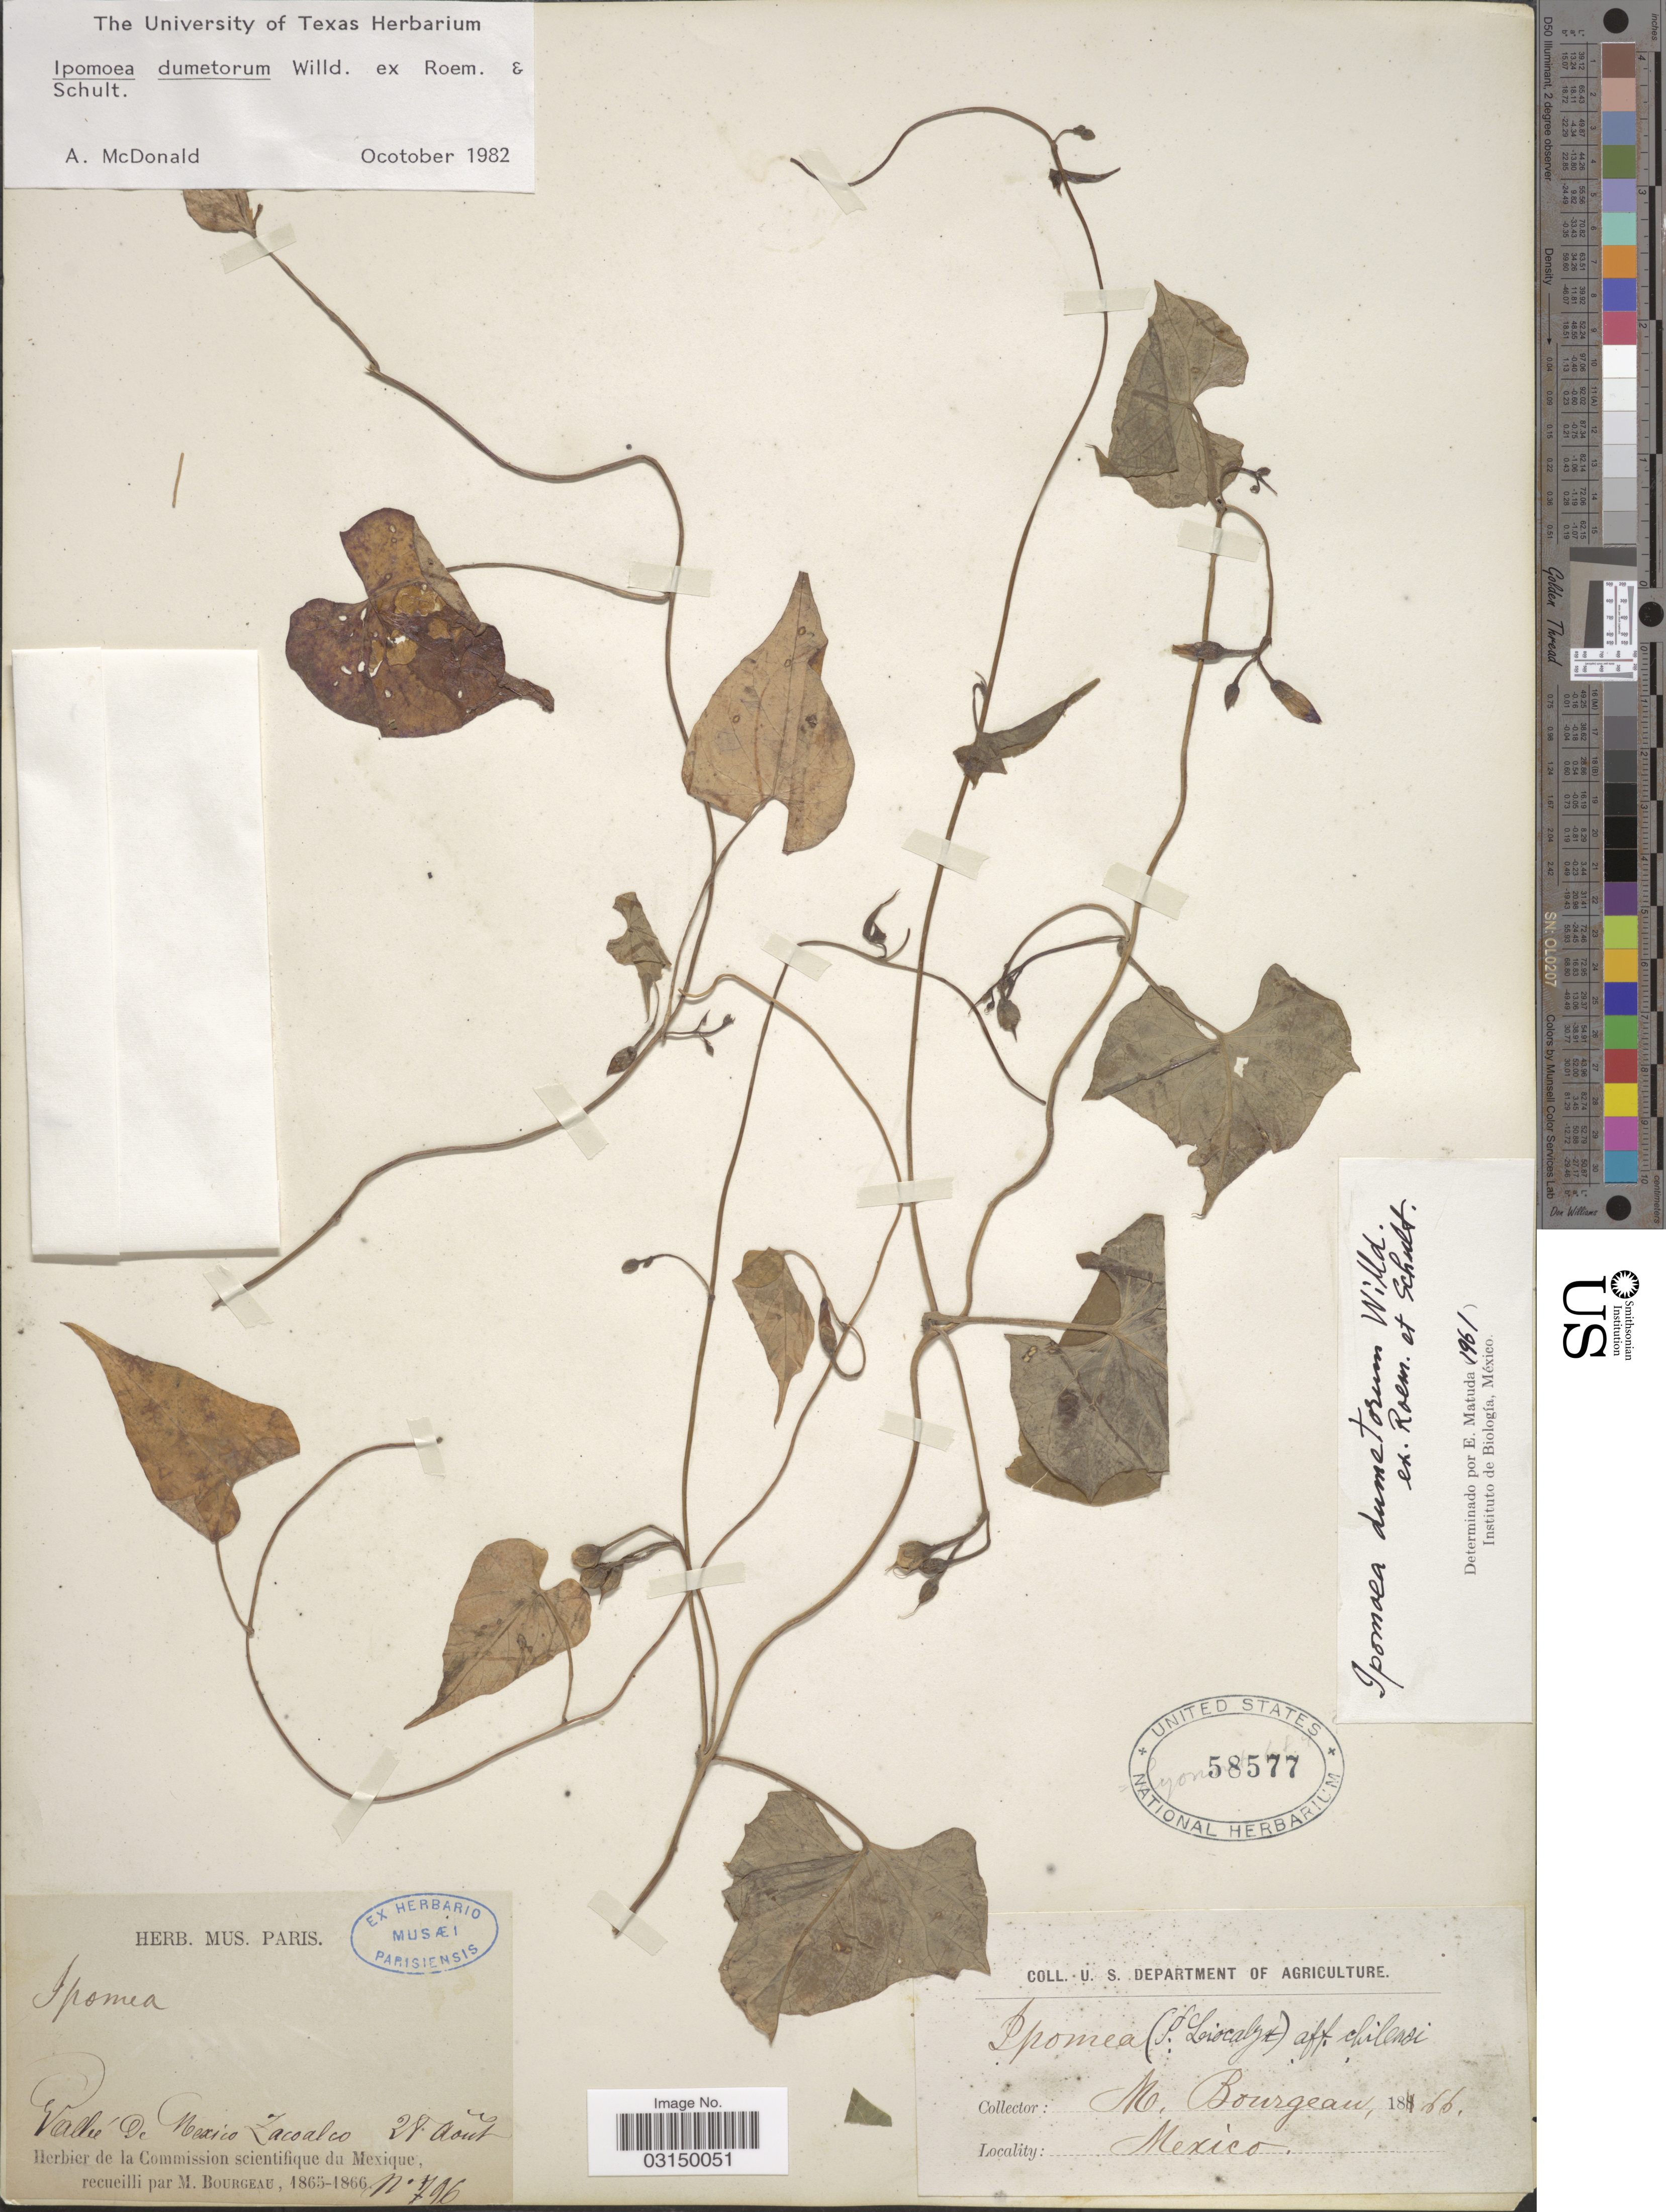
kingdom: Plantae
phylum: Tracheophyta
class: Magnoliopsida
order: Solanales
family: Convolvulaceae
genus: Ipomoea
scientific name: Ipomoea dumetorum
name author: Willd.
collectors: M. Bourgeau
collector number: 796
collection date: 1866-08-28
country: Mexico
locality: Vallée De Mexico, Zacoalco.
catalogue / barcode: US 58577